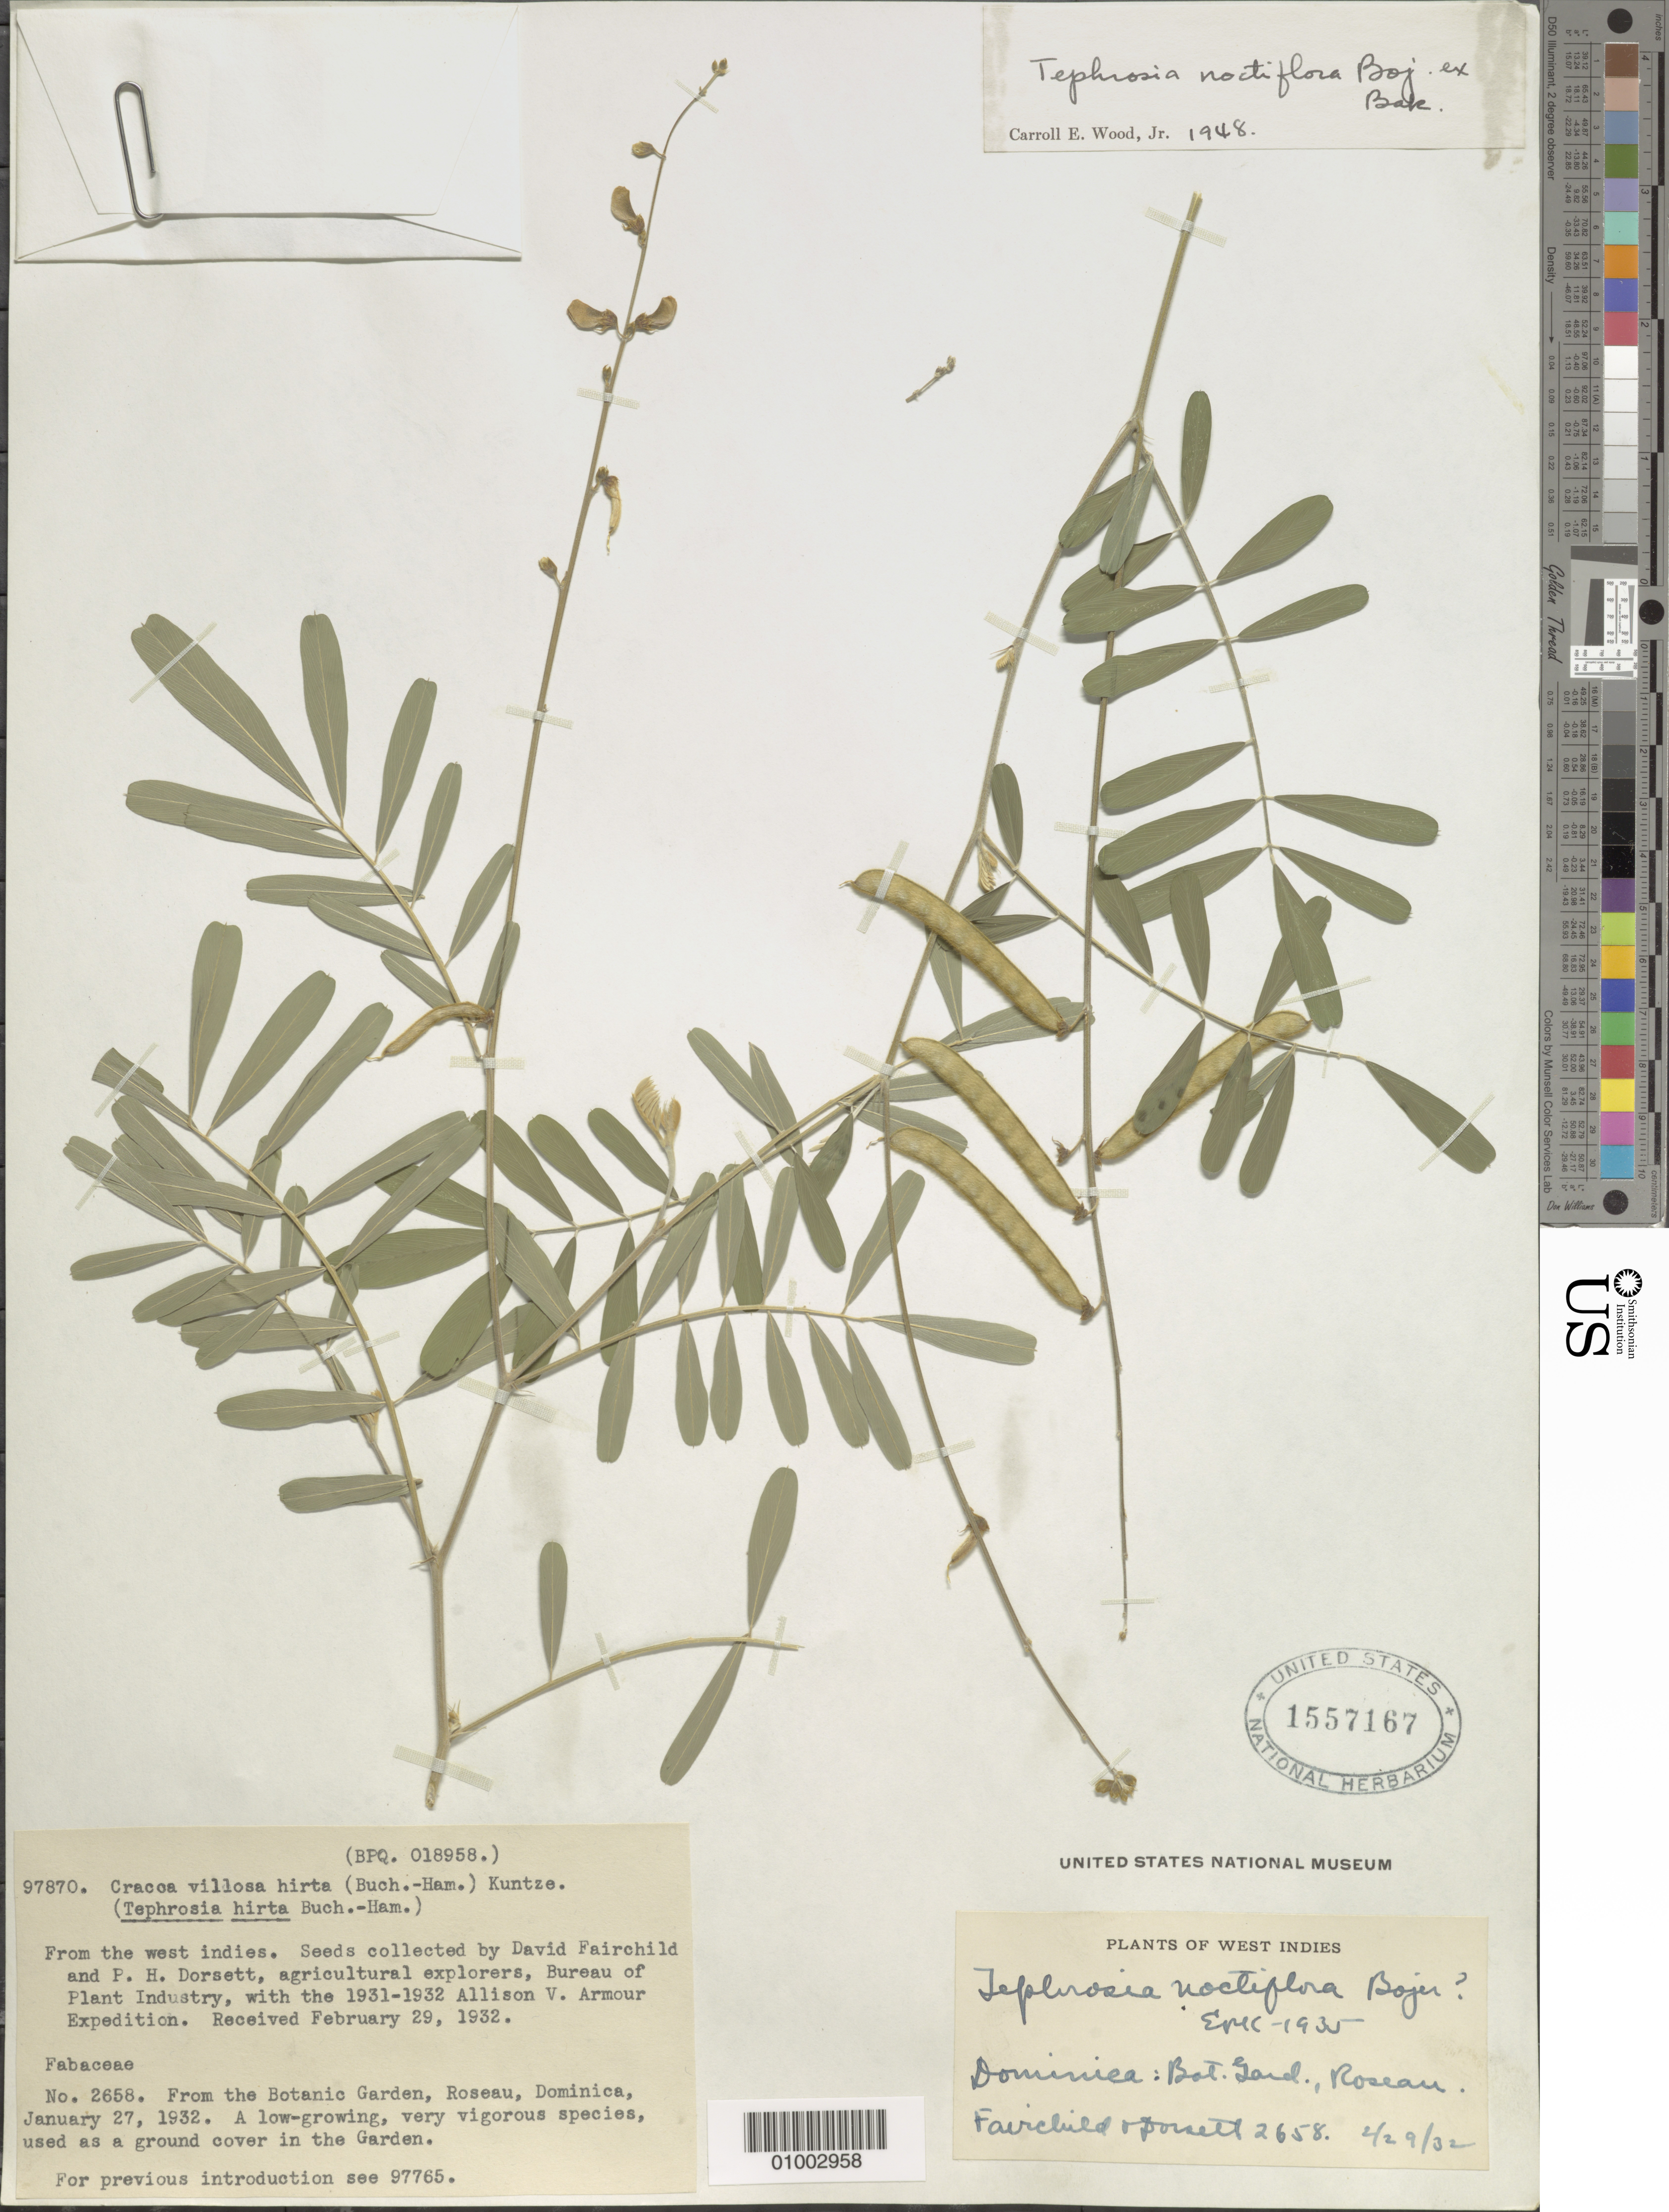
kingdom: Plantae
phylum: Tracheophyta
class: Magnoliopsida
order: Fabales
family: Fabaceae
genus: Tephrosia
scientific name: Tephrosia noctiflora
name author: Bojer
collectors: D. Fairchild & P. H. Dorsett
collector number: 2658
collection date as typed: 29 Feb 1932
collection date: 1932-02-29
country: Dominica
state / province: St. George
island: Dominica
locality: Roseau Botanical Garden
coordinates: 0 N, 0 E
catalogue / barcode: US 1557167